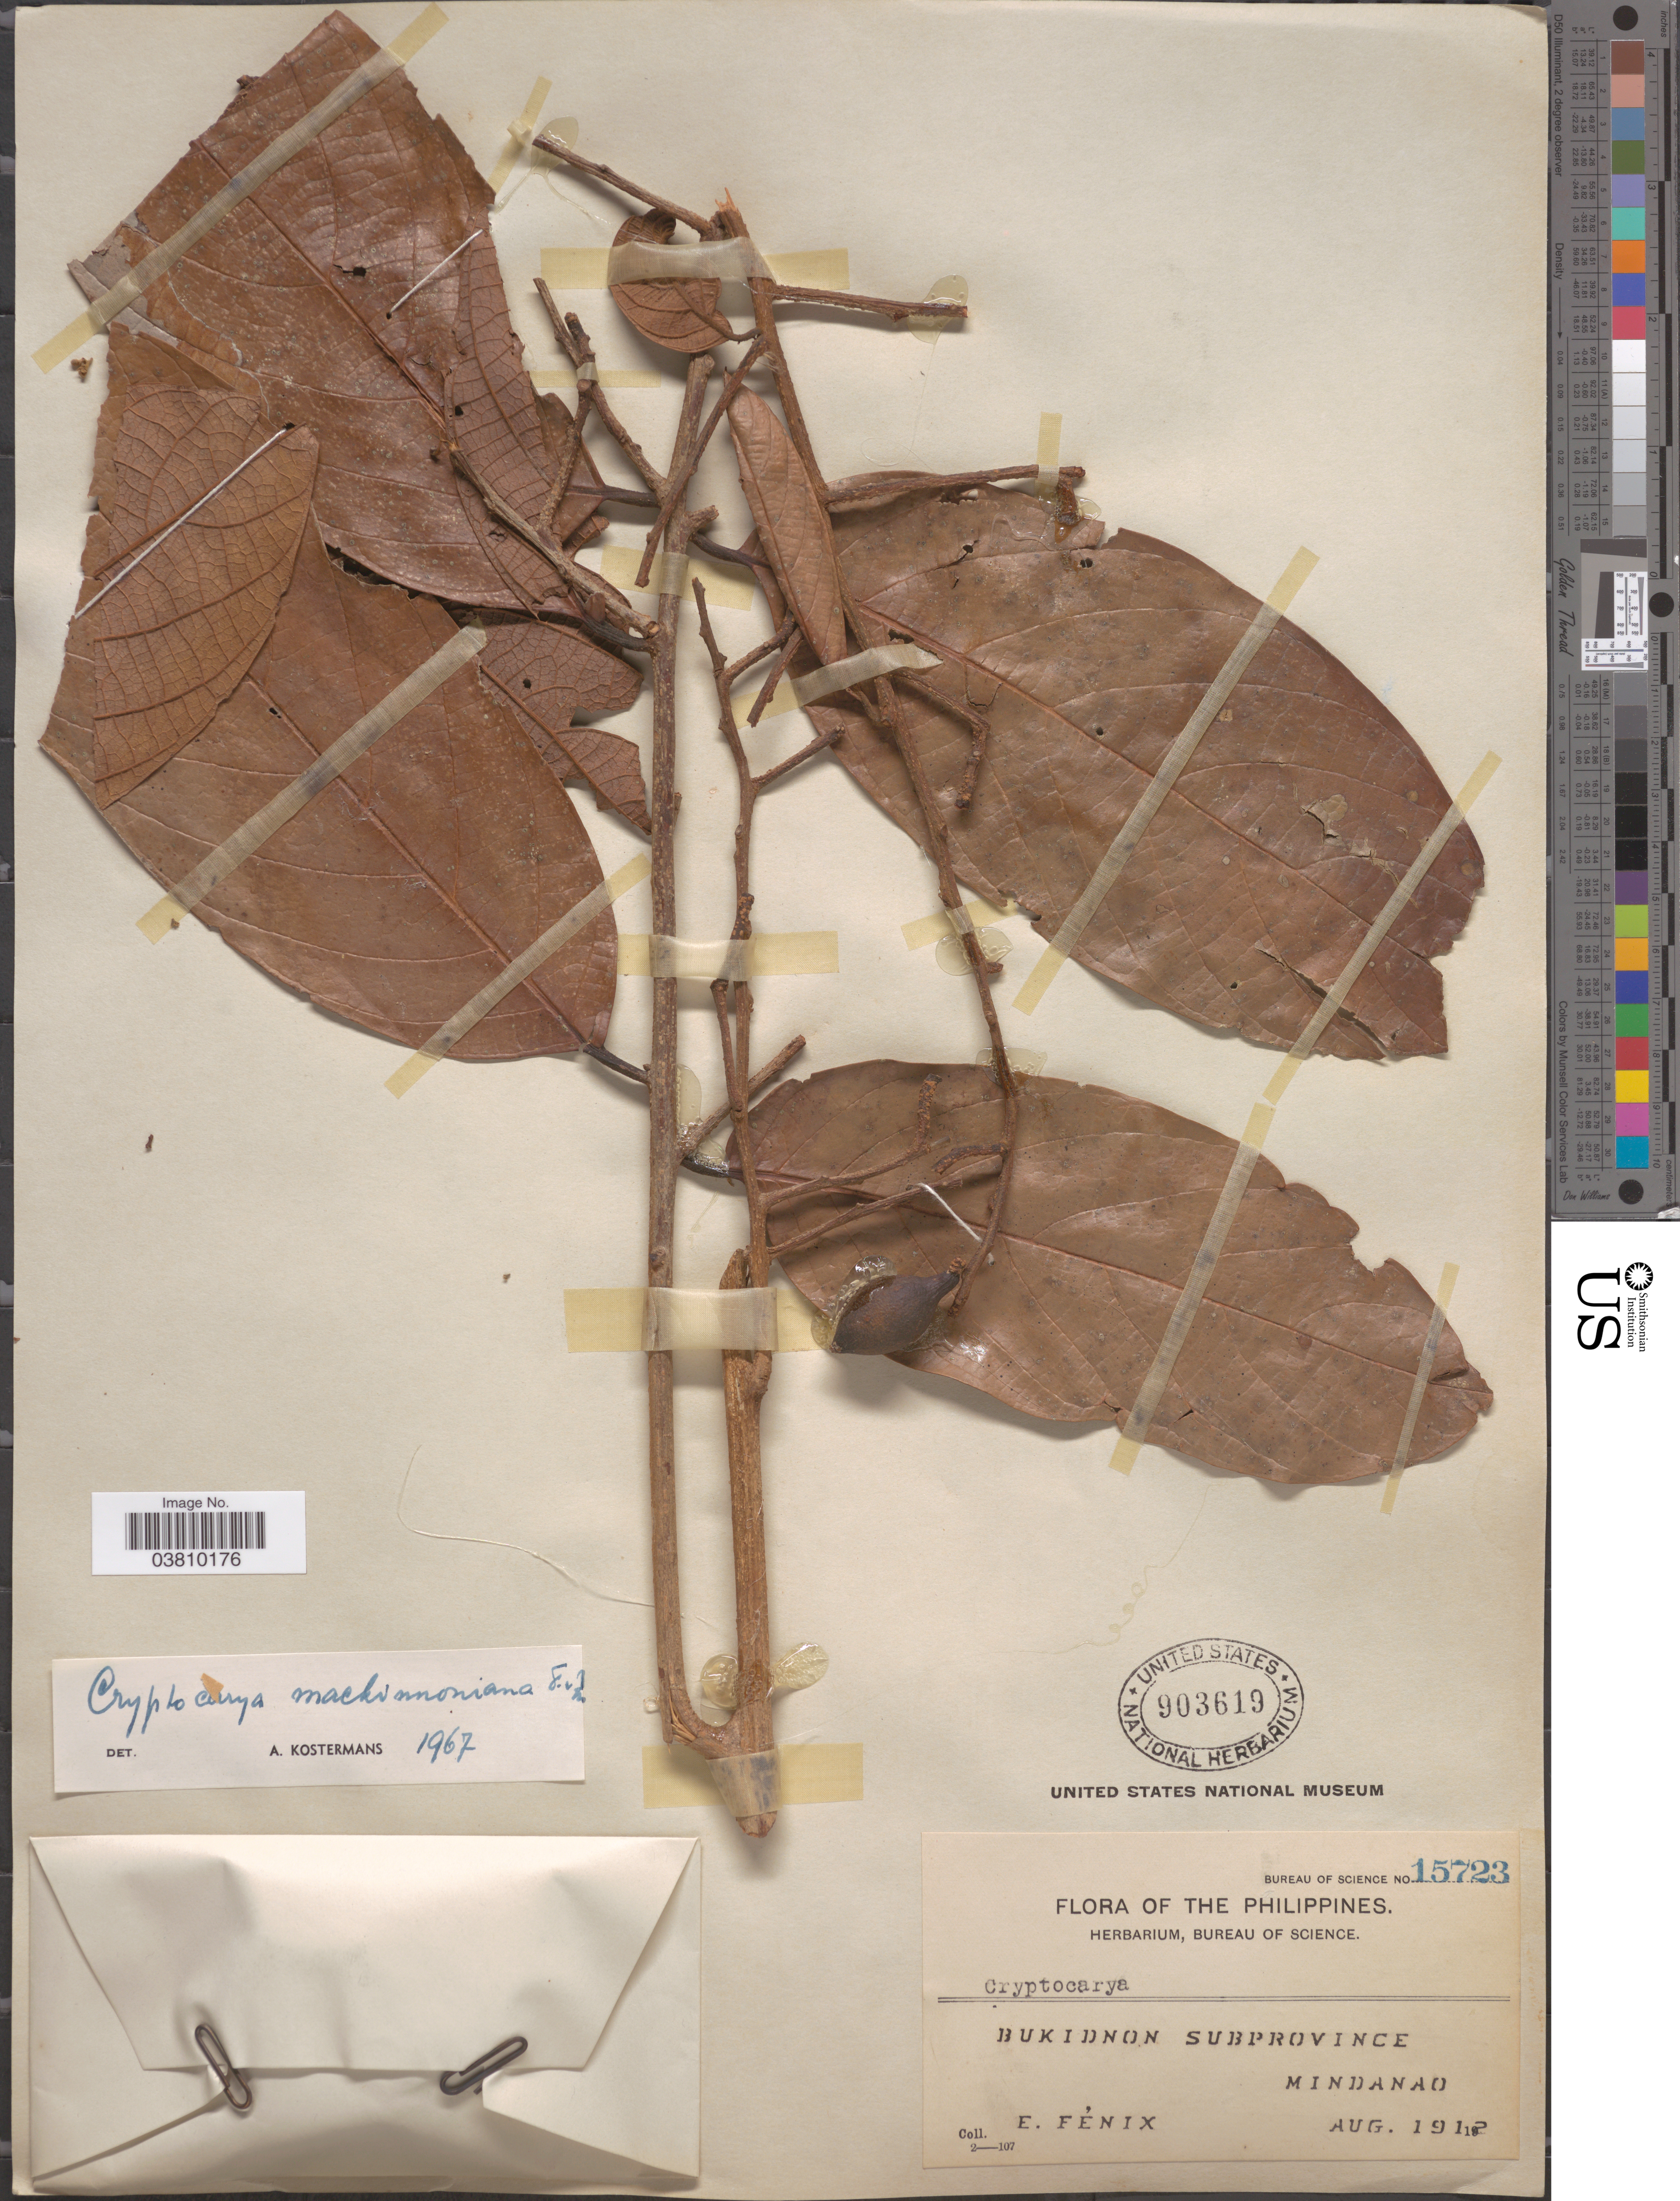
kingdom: Plantae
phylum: Tracheophyta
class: Magnoliopsida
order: Laurales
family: Lauraceae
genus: Cryptocarya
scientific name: Cryptocarya mackinnoniana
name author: F. Muell.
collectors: E. Fénix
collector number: Bureau of Science 15723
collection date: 1912-08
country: Philippines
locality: Bukidnon Subprovince, Mindanao.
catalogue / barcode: US 903619